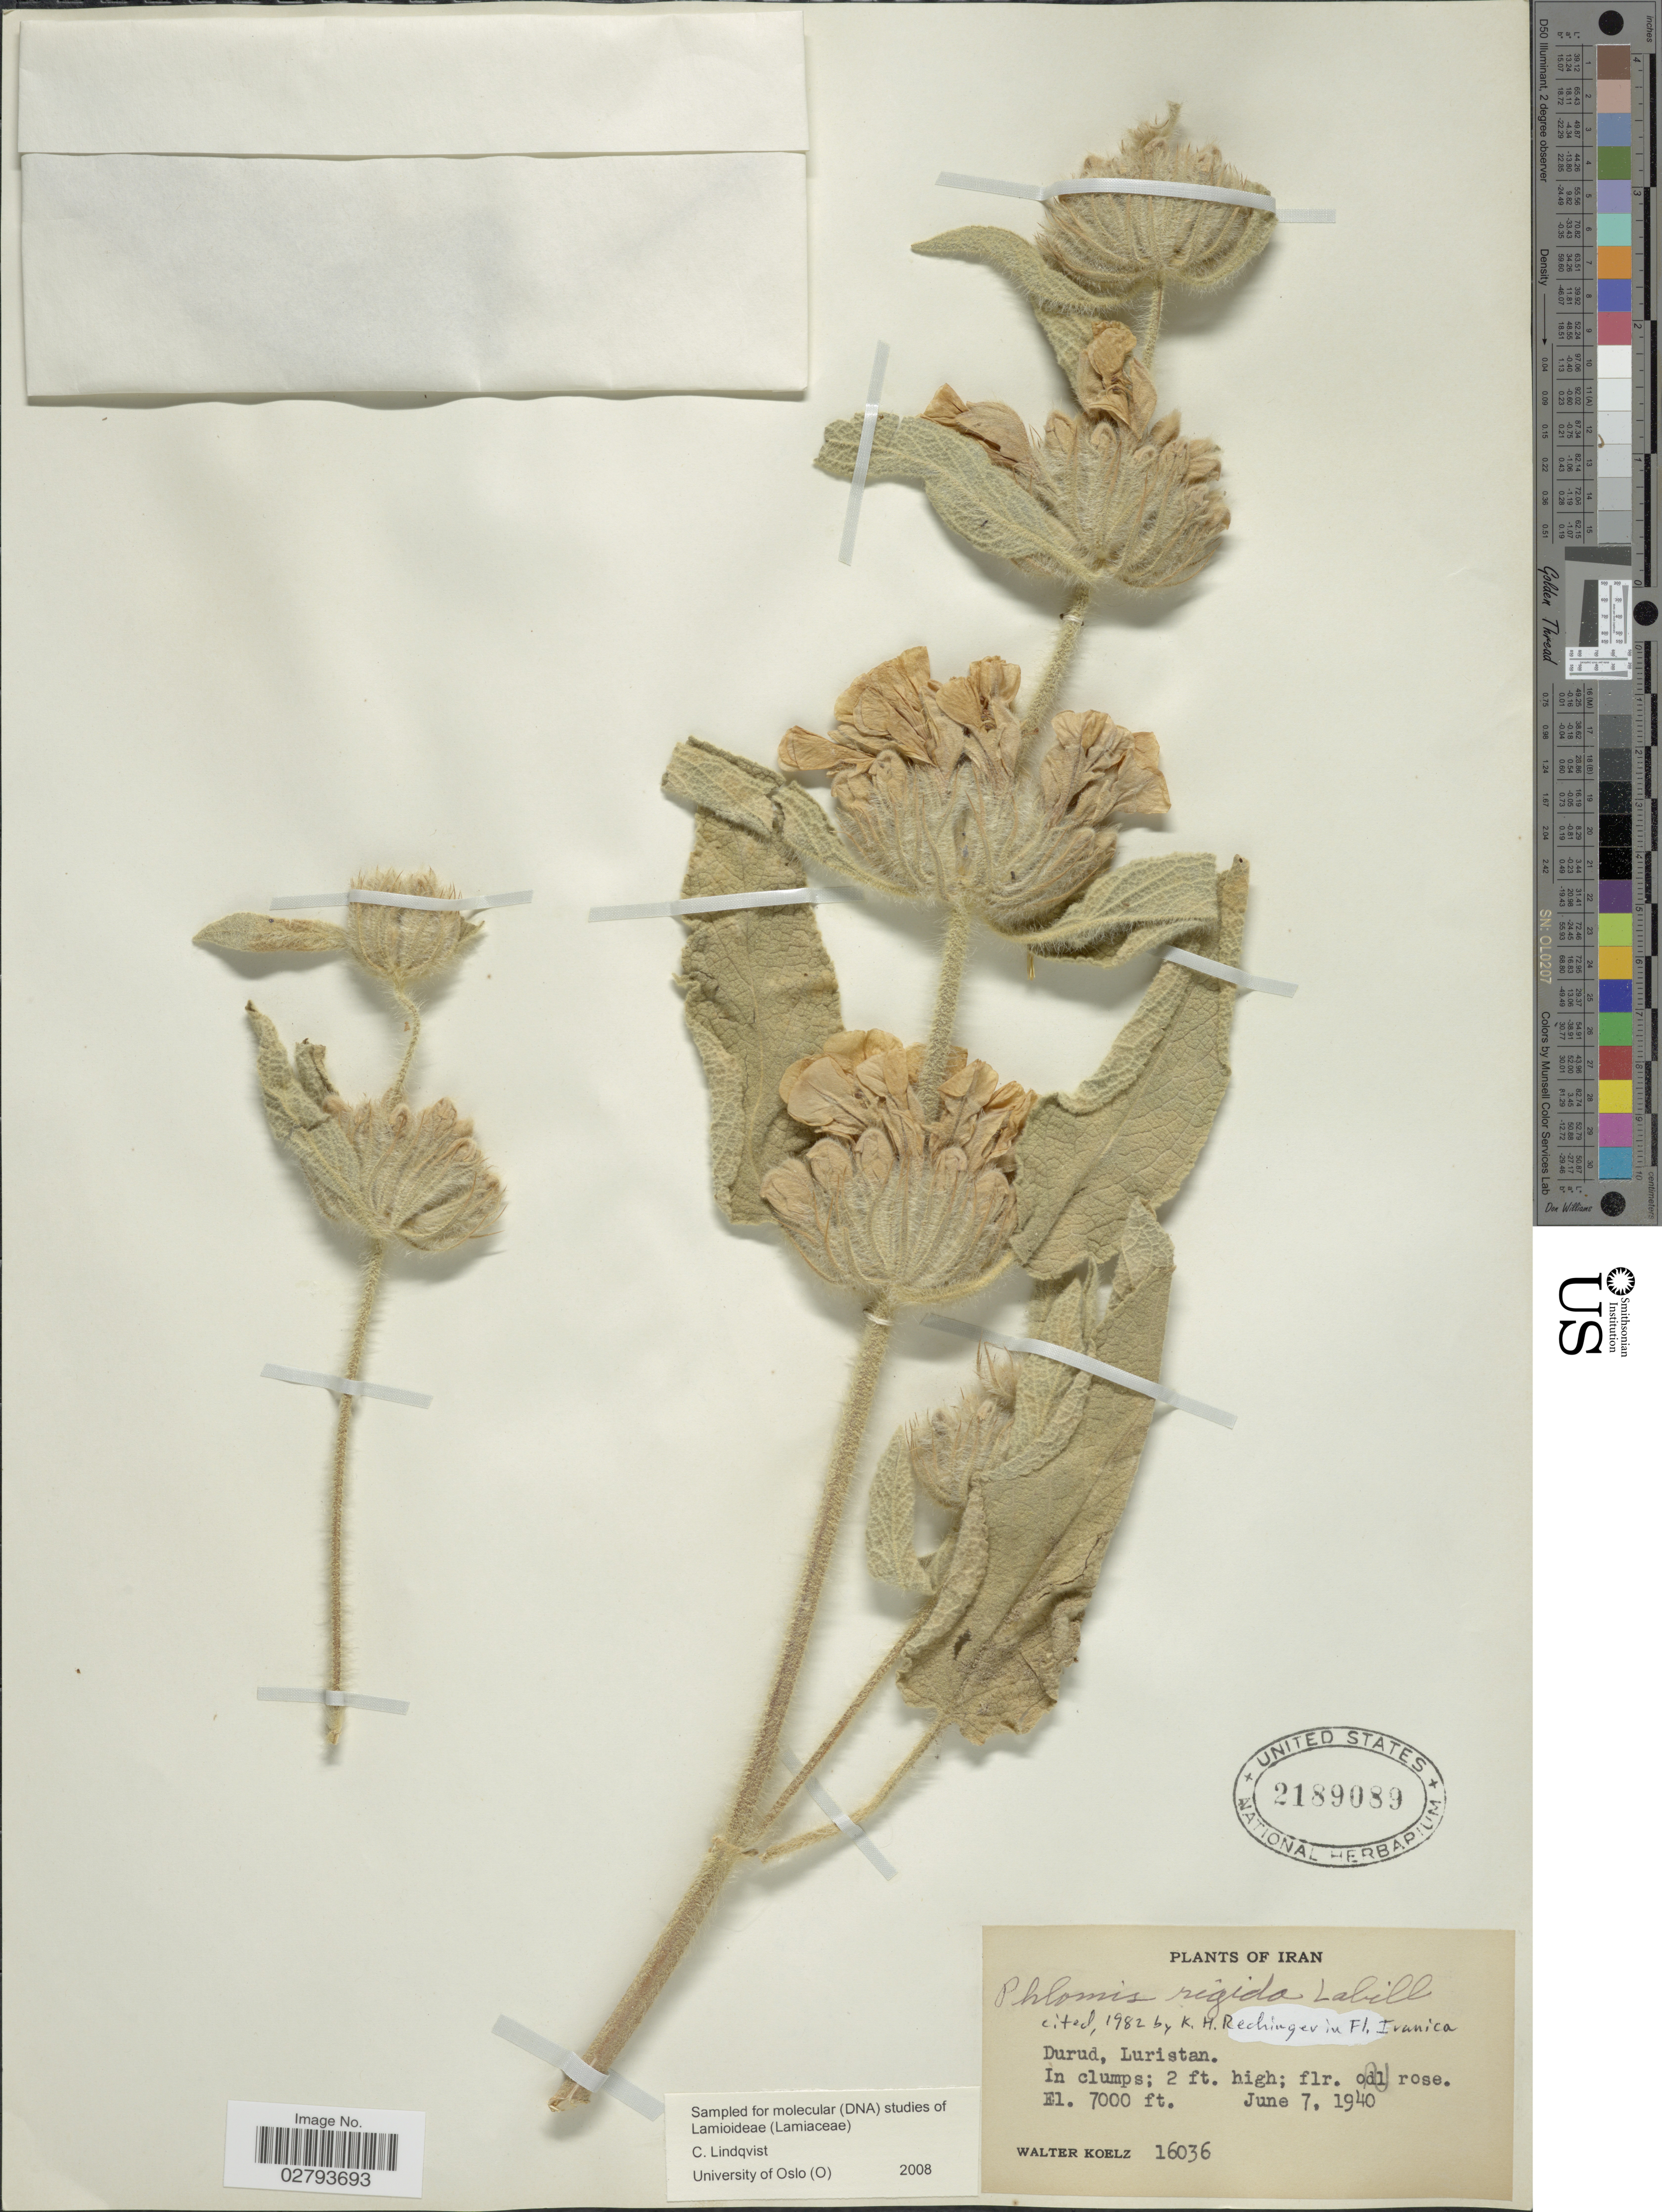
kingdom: Plantae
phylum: Tracheophyta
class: Magnoliopsida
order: Lamiales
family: Lamiaceae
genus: Phlomis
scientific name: Phlomis rigida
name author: Labill.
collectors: W. N. Koelz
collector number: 16036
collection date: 1940-06-07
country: Iran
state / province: Lorestan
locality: Durud, Luristan.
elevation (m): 2134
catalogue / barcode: US 2189089